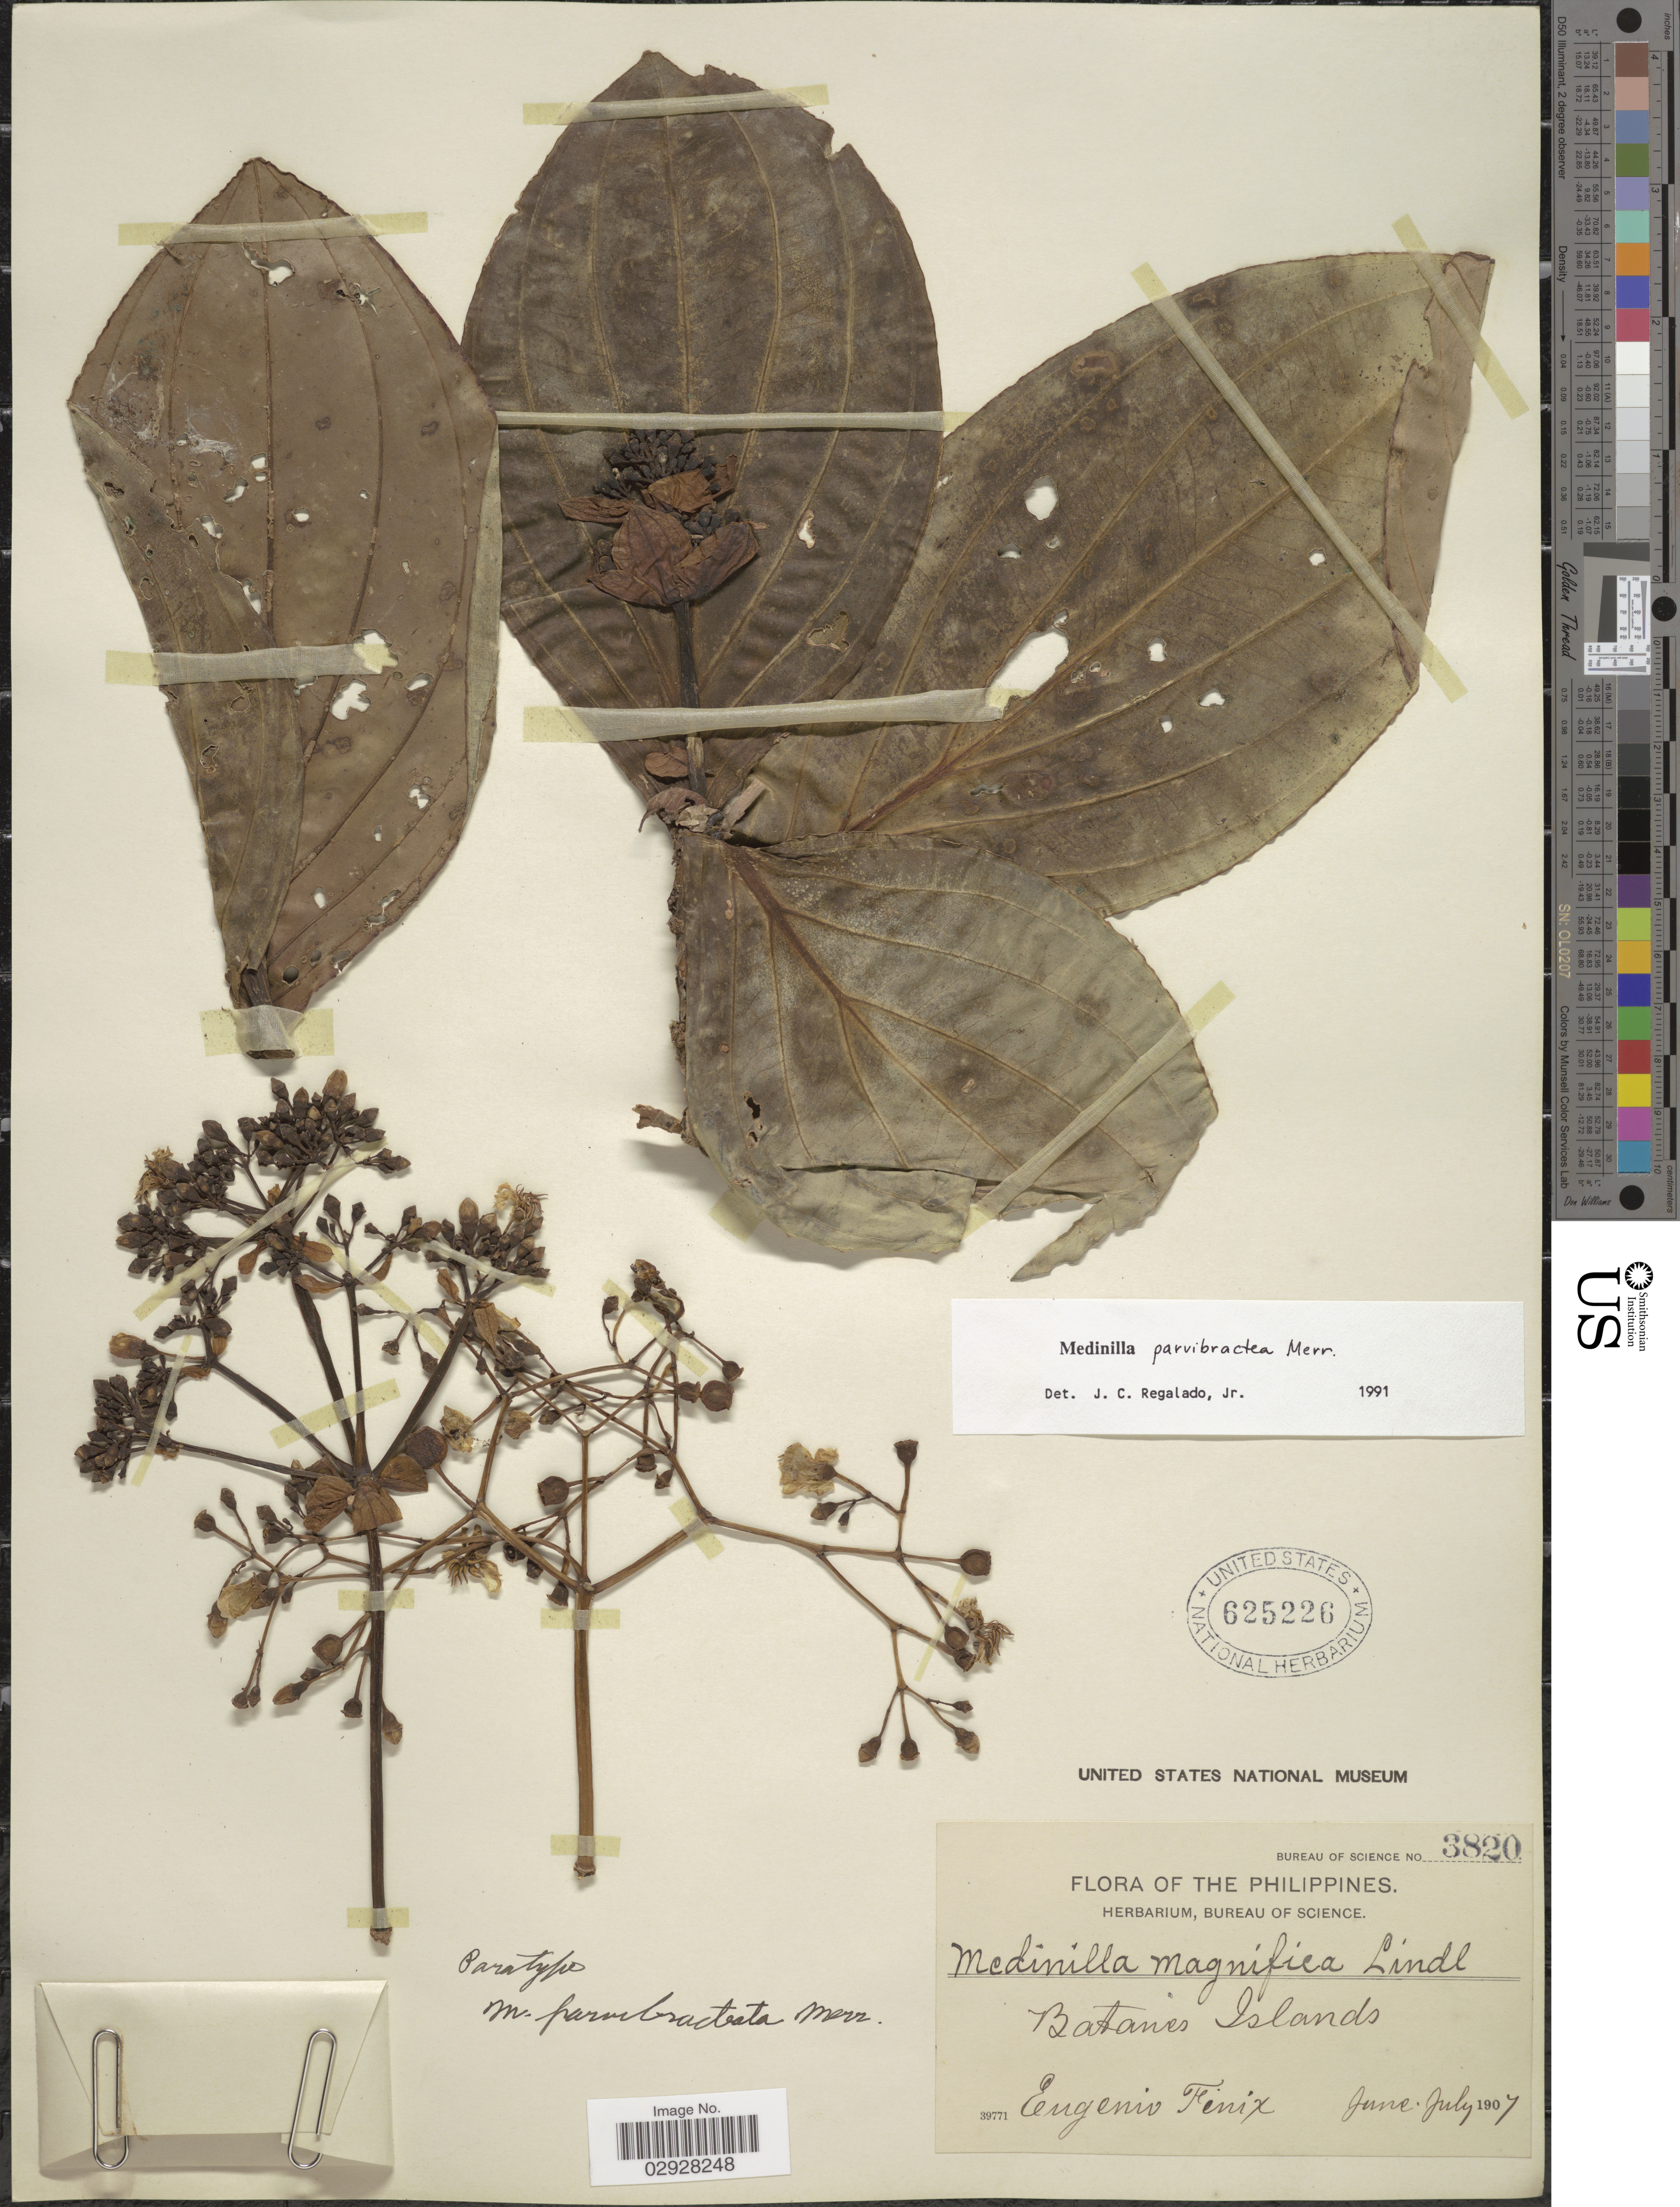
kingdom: Plantae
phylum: Tracheophyta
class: Magnoliopsida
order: Myrtales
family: Melastomataceae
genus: Medinilla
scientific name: Medinilla parvibractea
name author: Merr.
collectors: E. Fénix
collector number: Bureau of Science 3820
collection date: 1907-06/1907-07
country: Philippines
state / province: Cagayan Valley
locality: Batanes Islands.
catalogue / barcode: US 625226